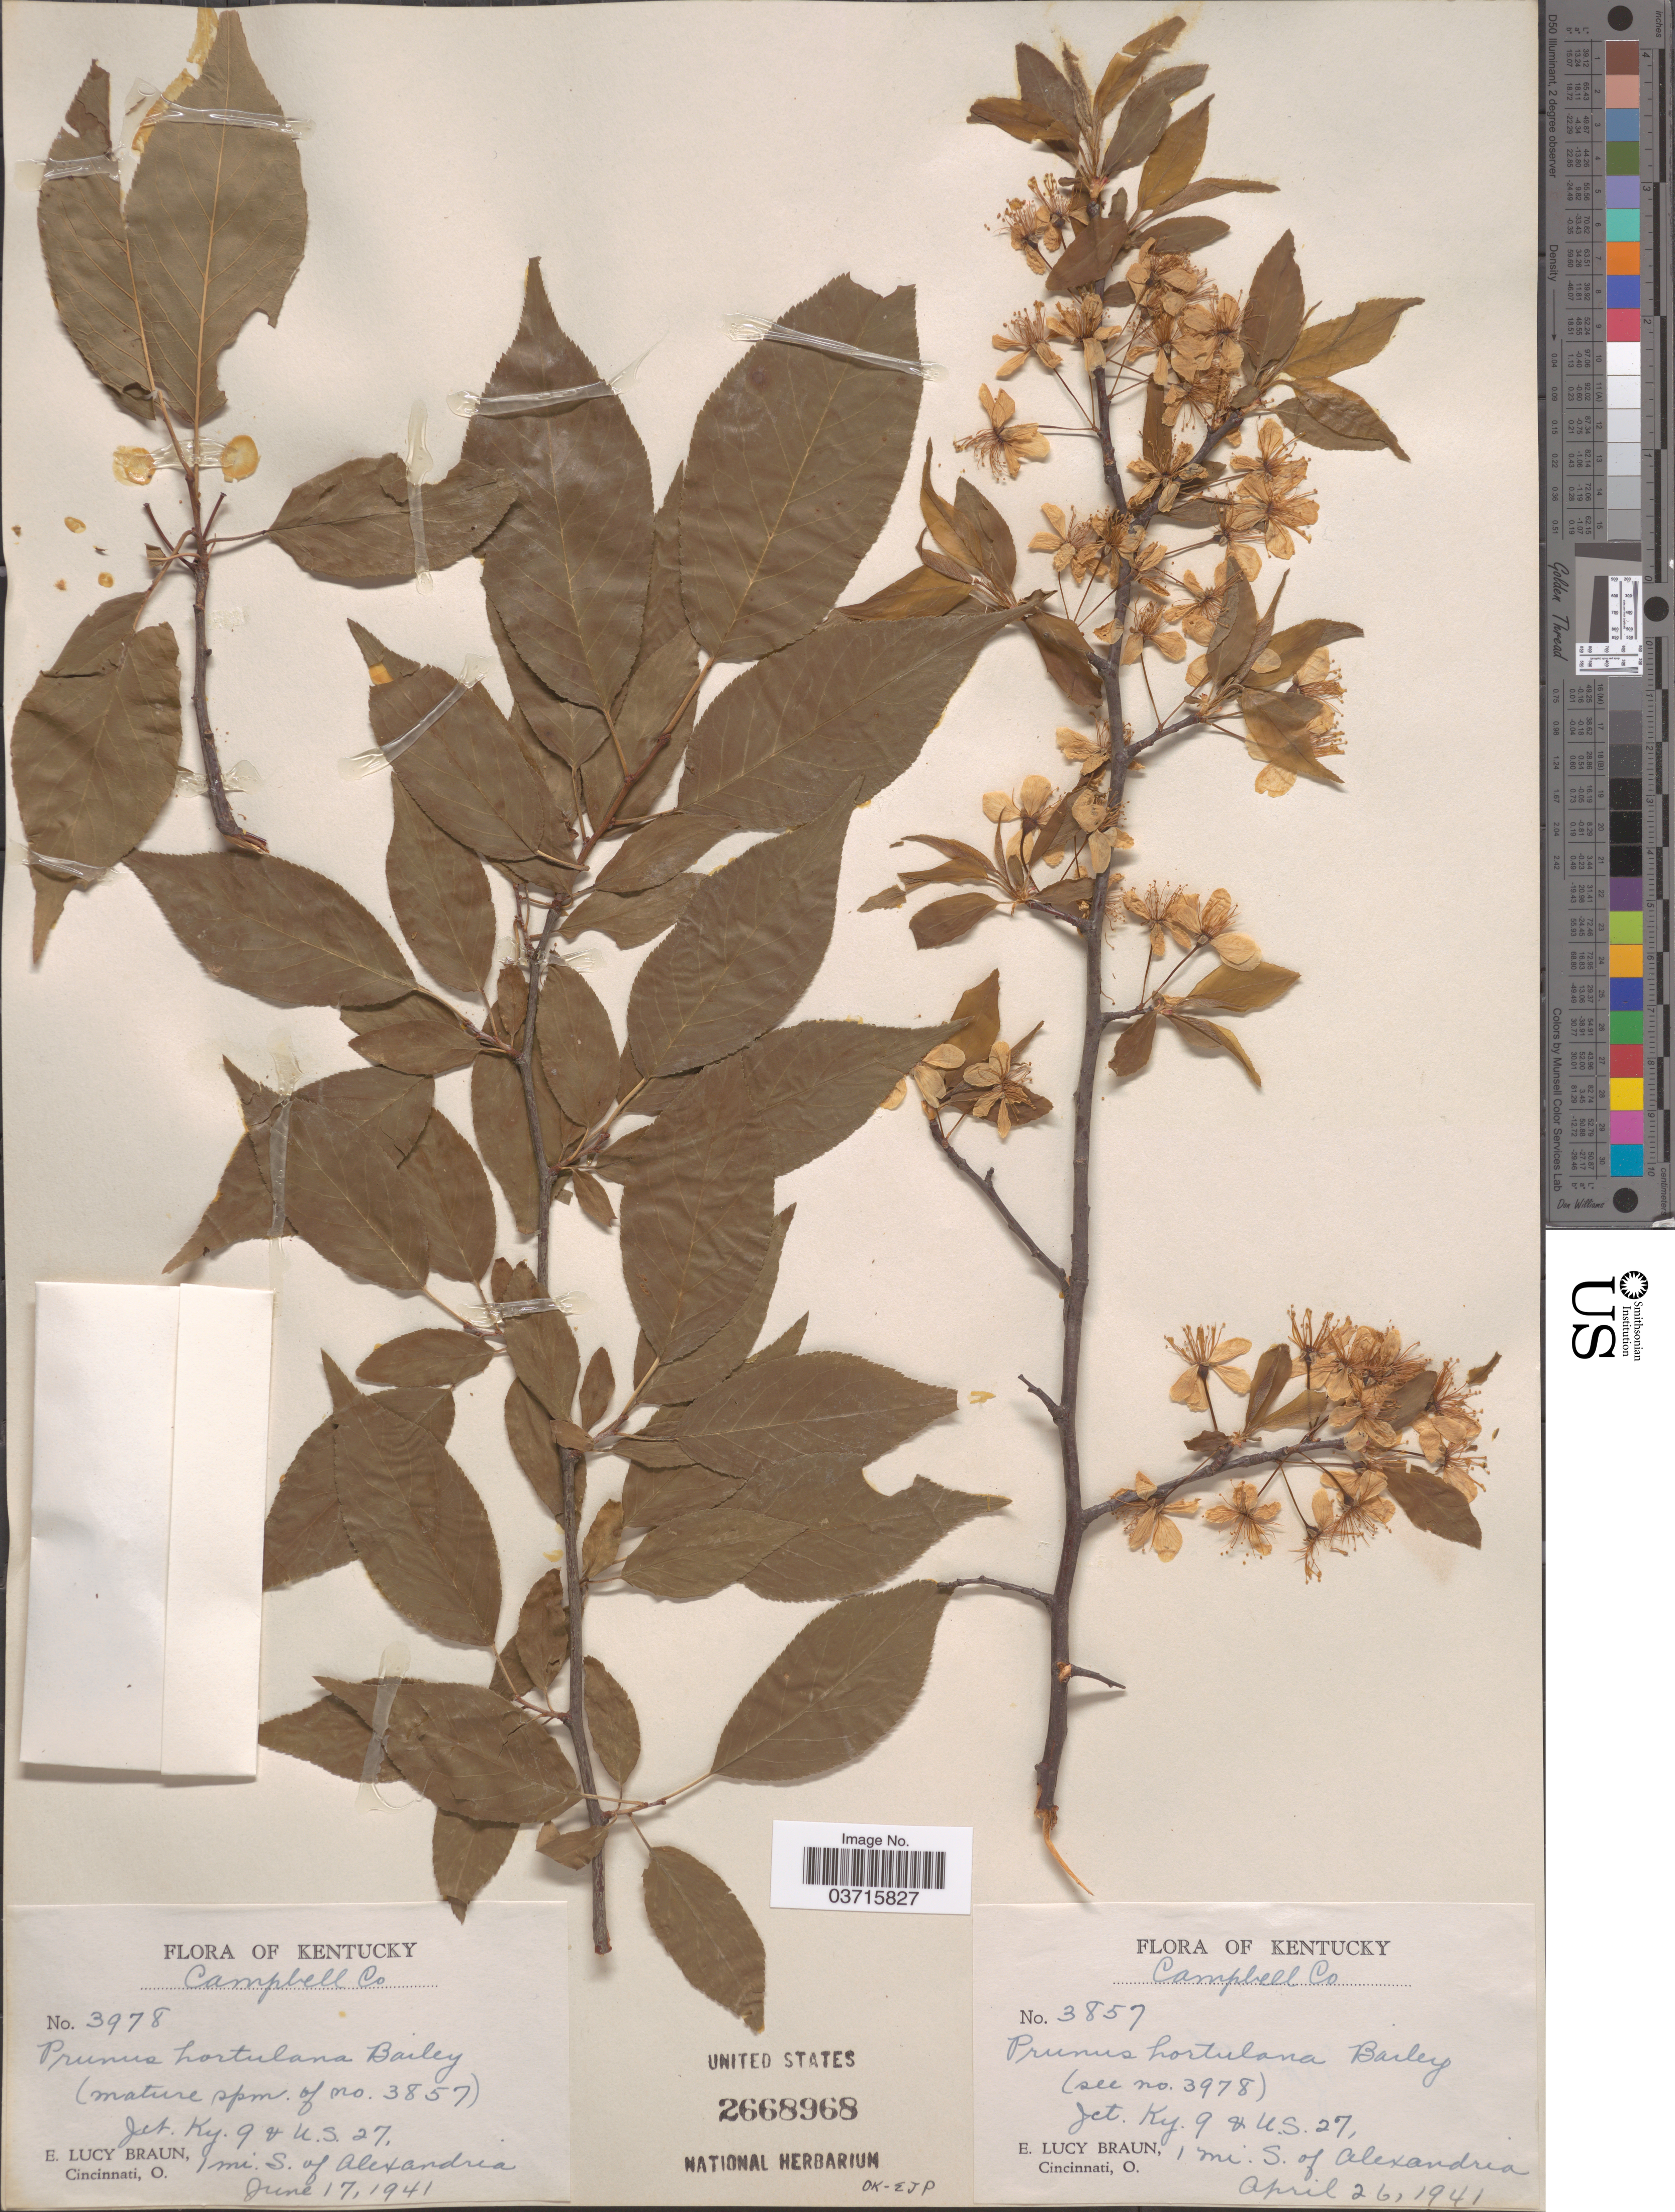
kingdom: Plantae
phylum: Tracheophyta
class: Magnoliopsida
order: Rosales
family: Rosaceae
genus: Prunus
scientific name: Prunus hortulana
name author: L.H. Bailey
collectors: E. L. Braun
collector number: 3978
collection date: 1941-06-17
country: United States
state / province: Kentucky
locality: Campbell Co. Jct. Ky. 9 & U.S. 27, 1 mi. S. of Alexandria.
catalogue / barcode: US 2668968